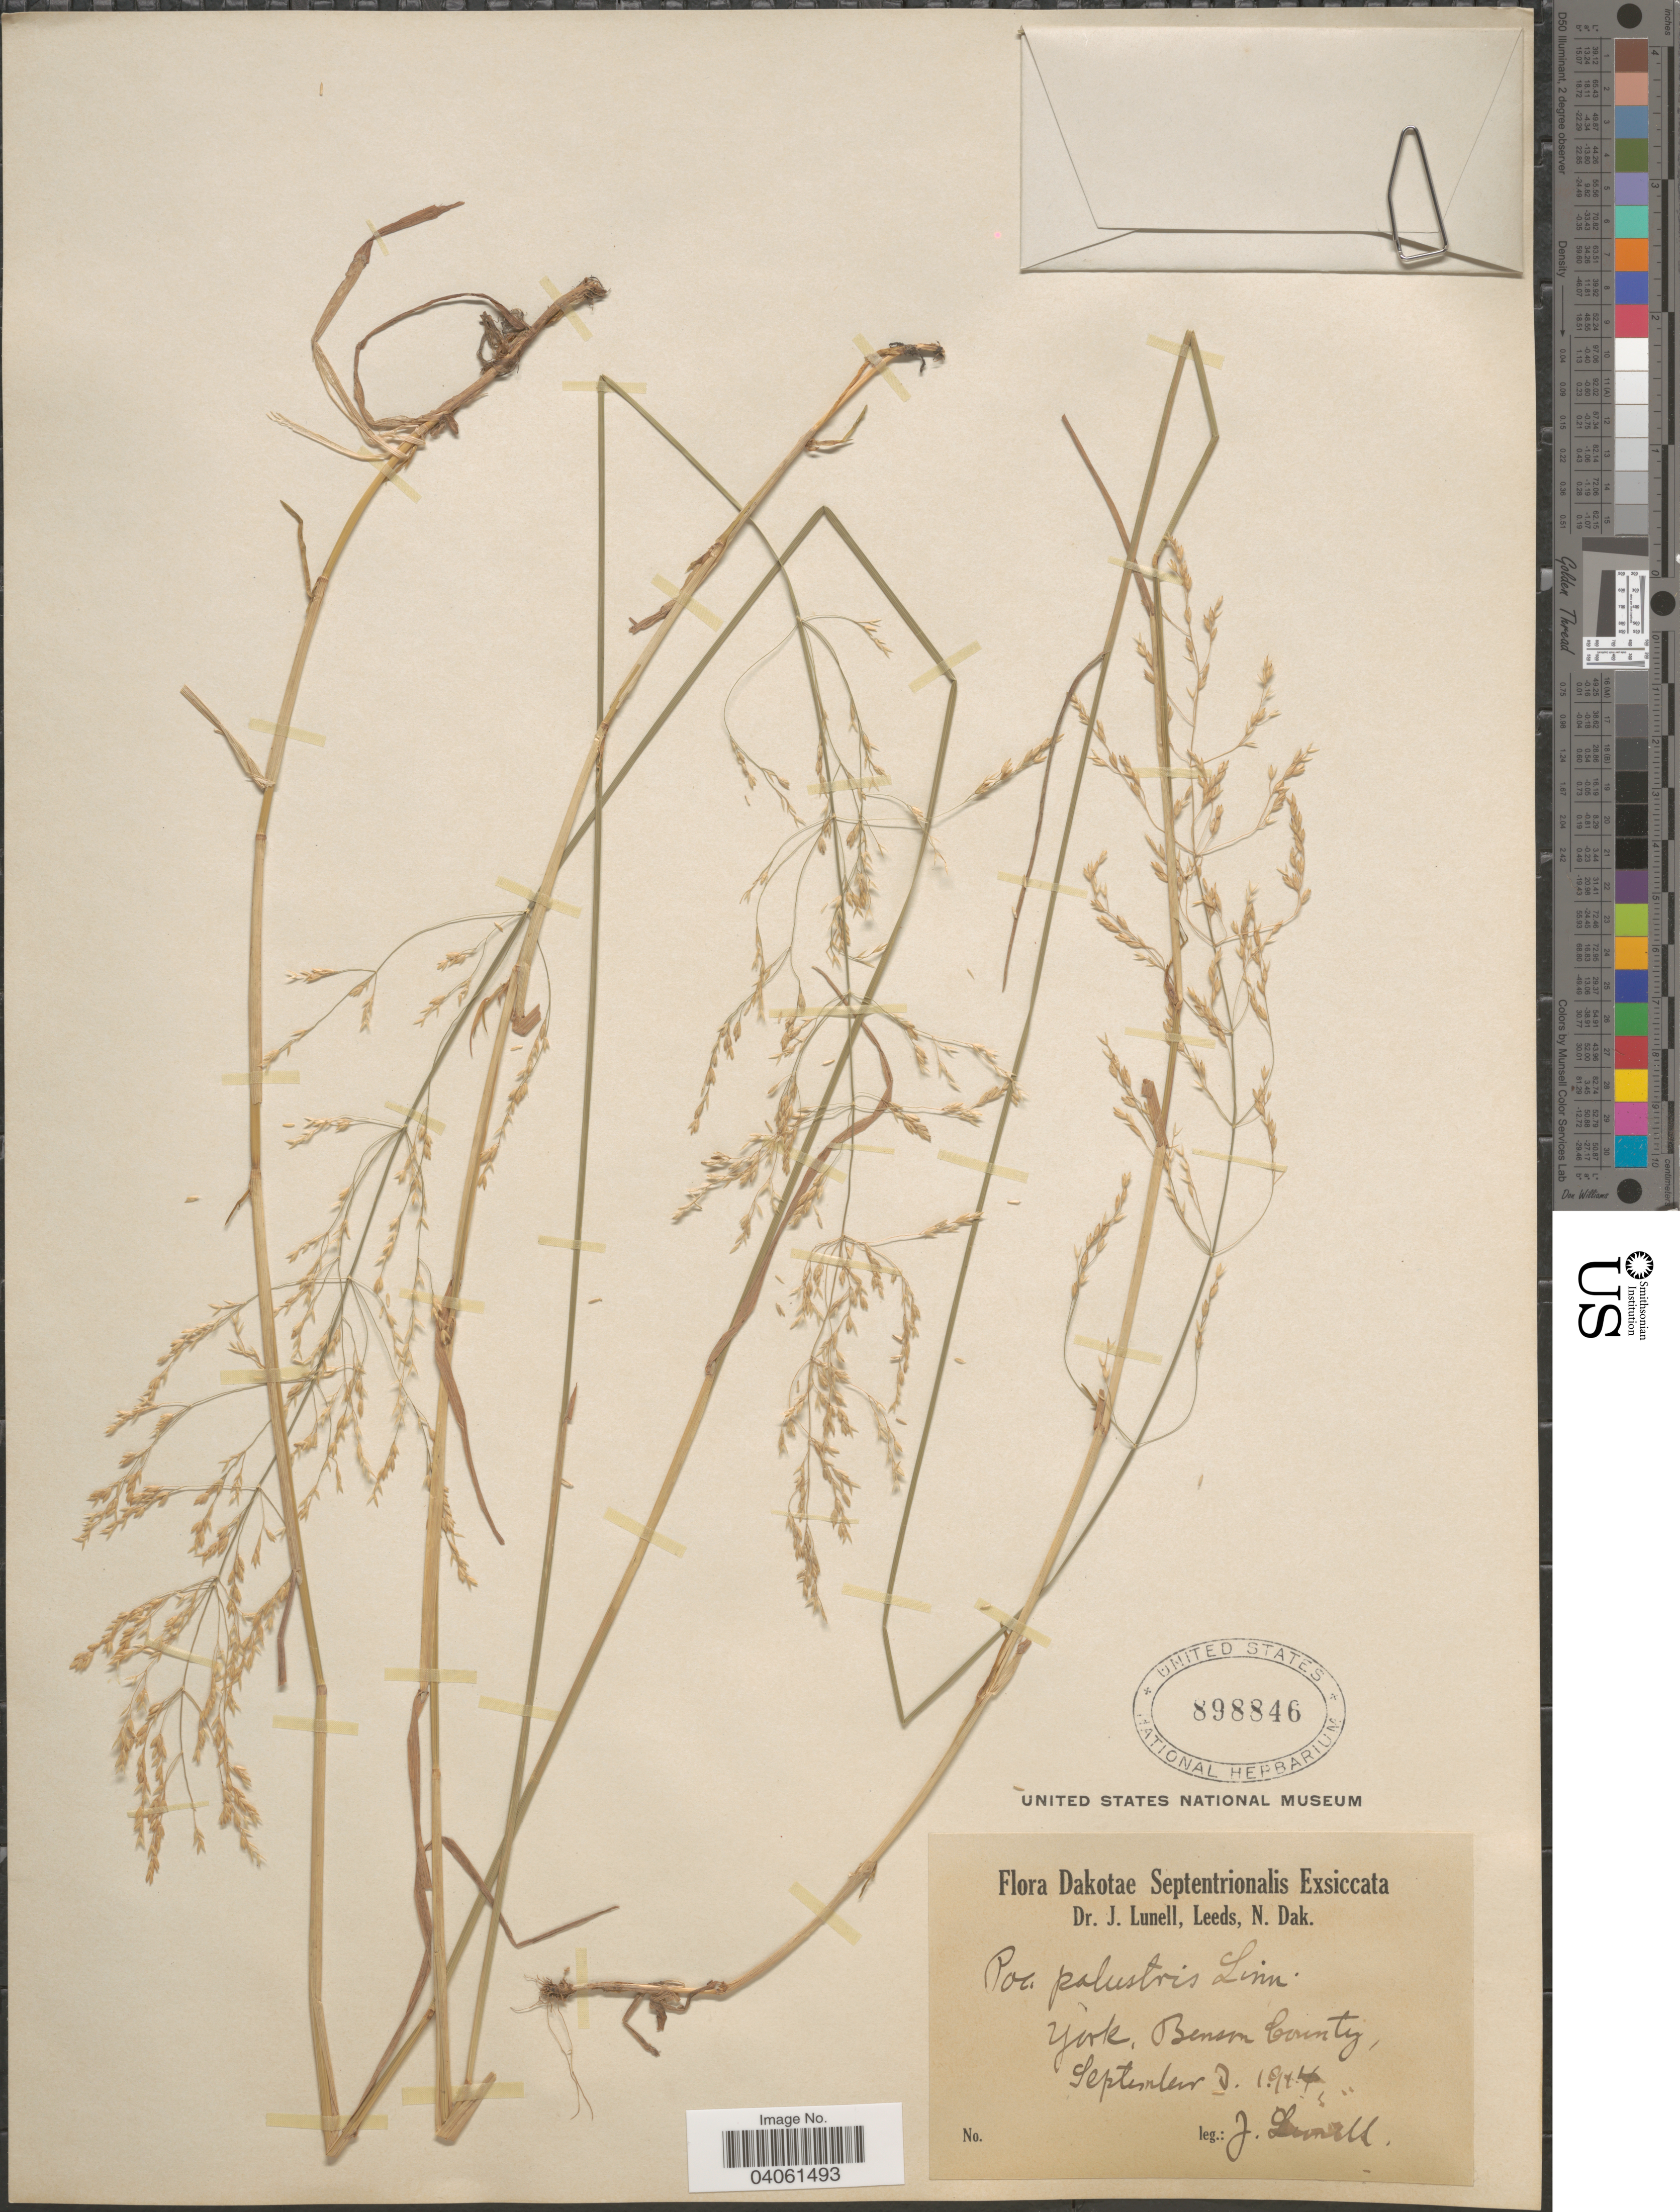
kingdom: Plantae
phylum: Tracheophyta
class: Liliopsida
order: Poales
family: Poaceae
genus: Poa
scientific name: Poa palustris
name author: L.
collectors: J. Lunell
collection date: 1914-09-03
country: United States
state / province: North Dakota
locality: Dakotae Septentrionalis. York, Benson County.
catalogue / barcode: US 898846